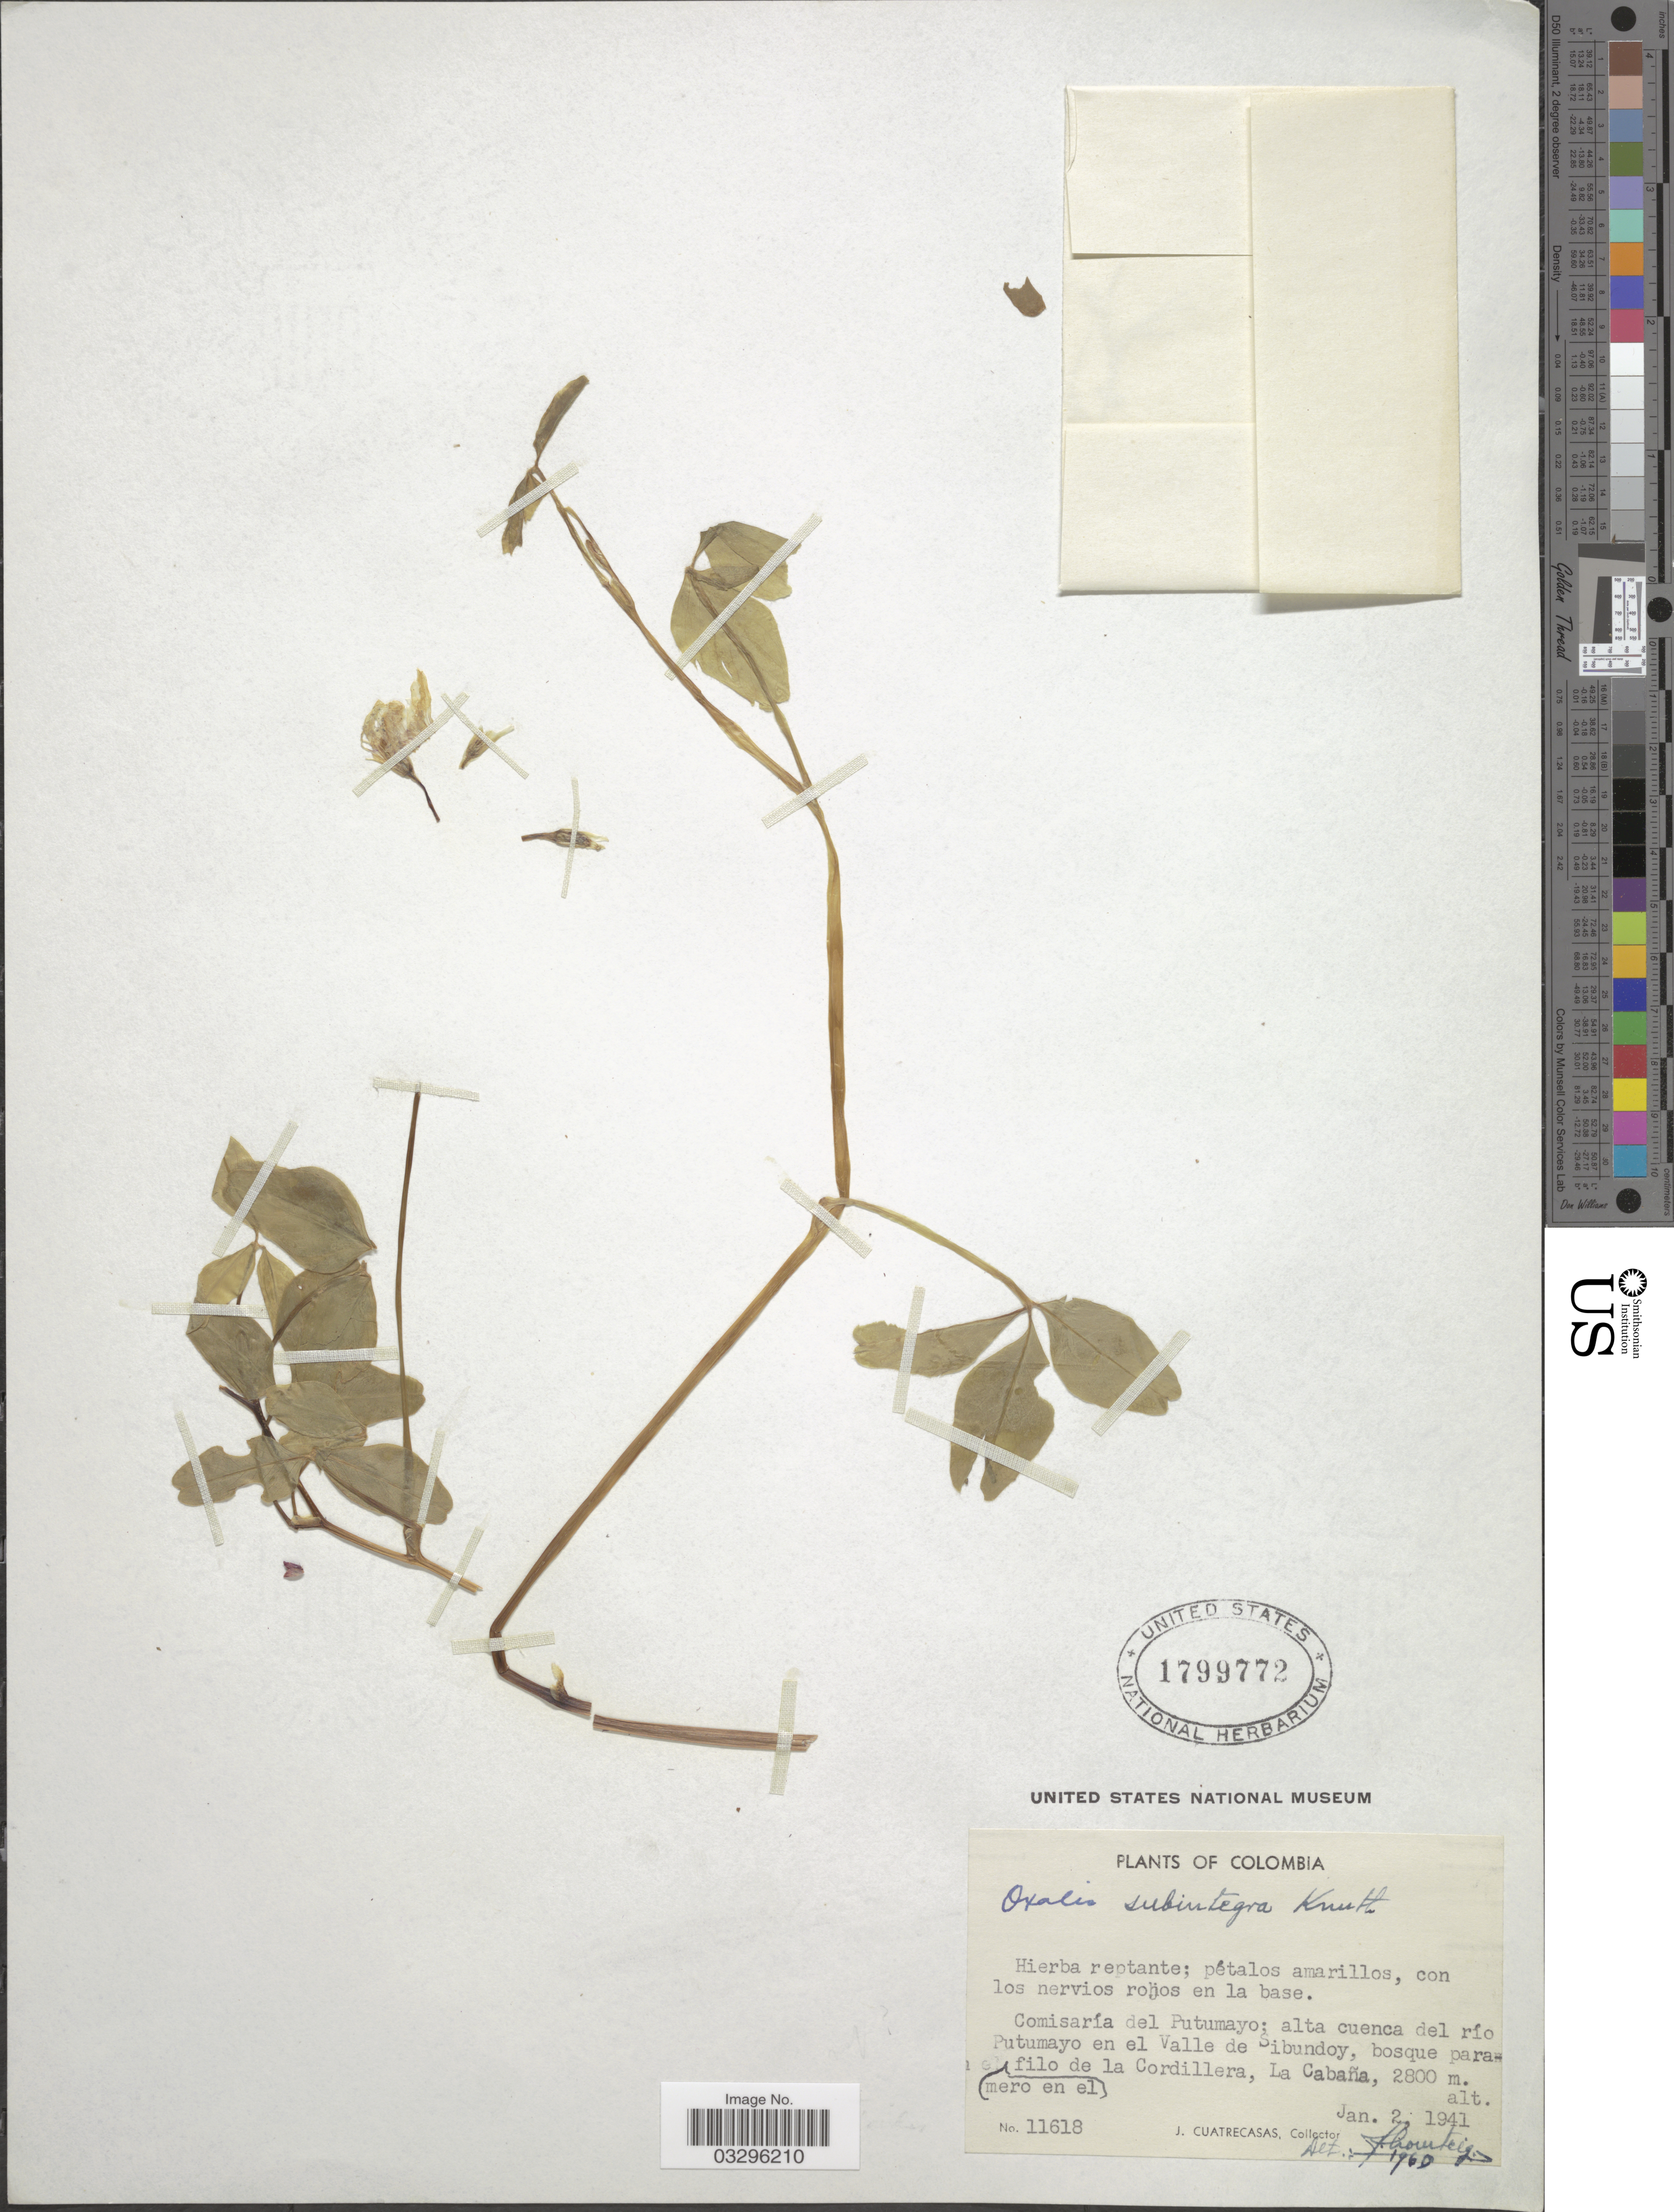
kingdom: Plantae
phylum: Tracheophyta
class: Magnoliopsida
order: Oxalidales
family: Oxalidaceae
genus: Oxalis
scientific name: Oxalis subintegra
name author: R. Knuth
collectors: J. Cuatrecasas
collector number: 11618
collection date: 1941-01-02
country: Colombia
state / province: Putumayo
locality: Comisaría del Putumayo: alta cuenca del río Putumayo en el Valle de Sibundoy, bosque paramero en el filo de la Cordillera, La Cabaña.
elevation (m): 2800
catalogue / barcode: US 1799772